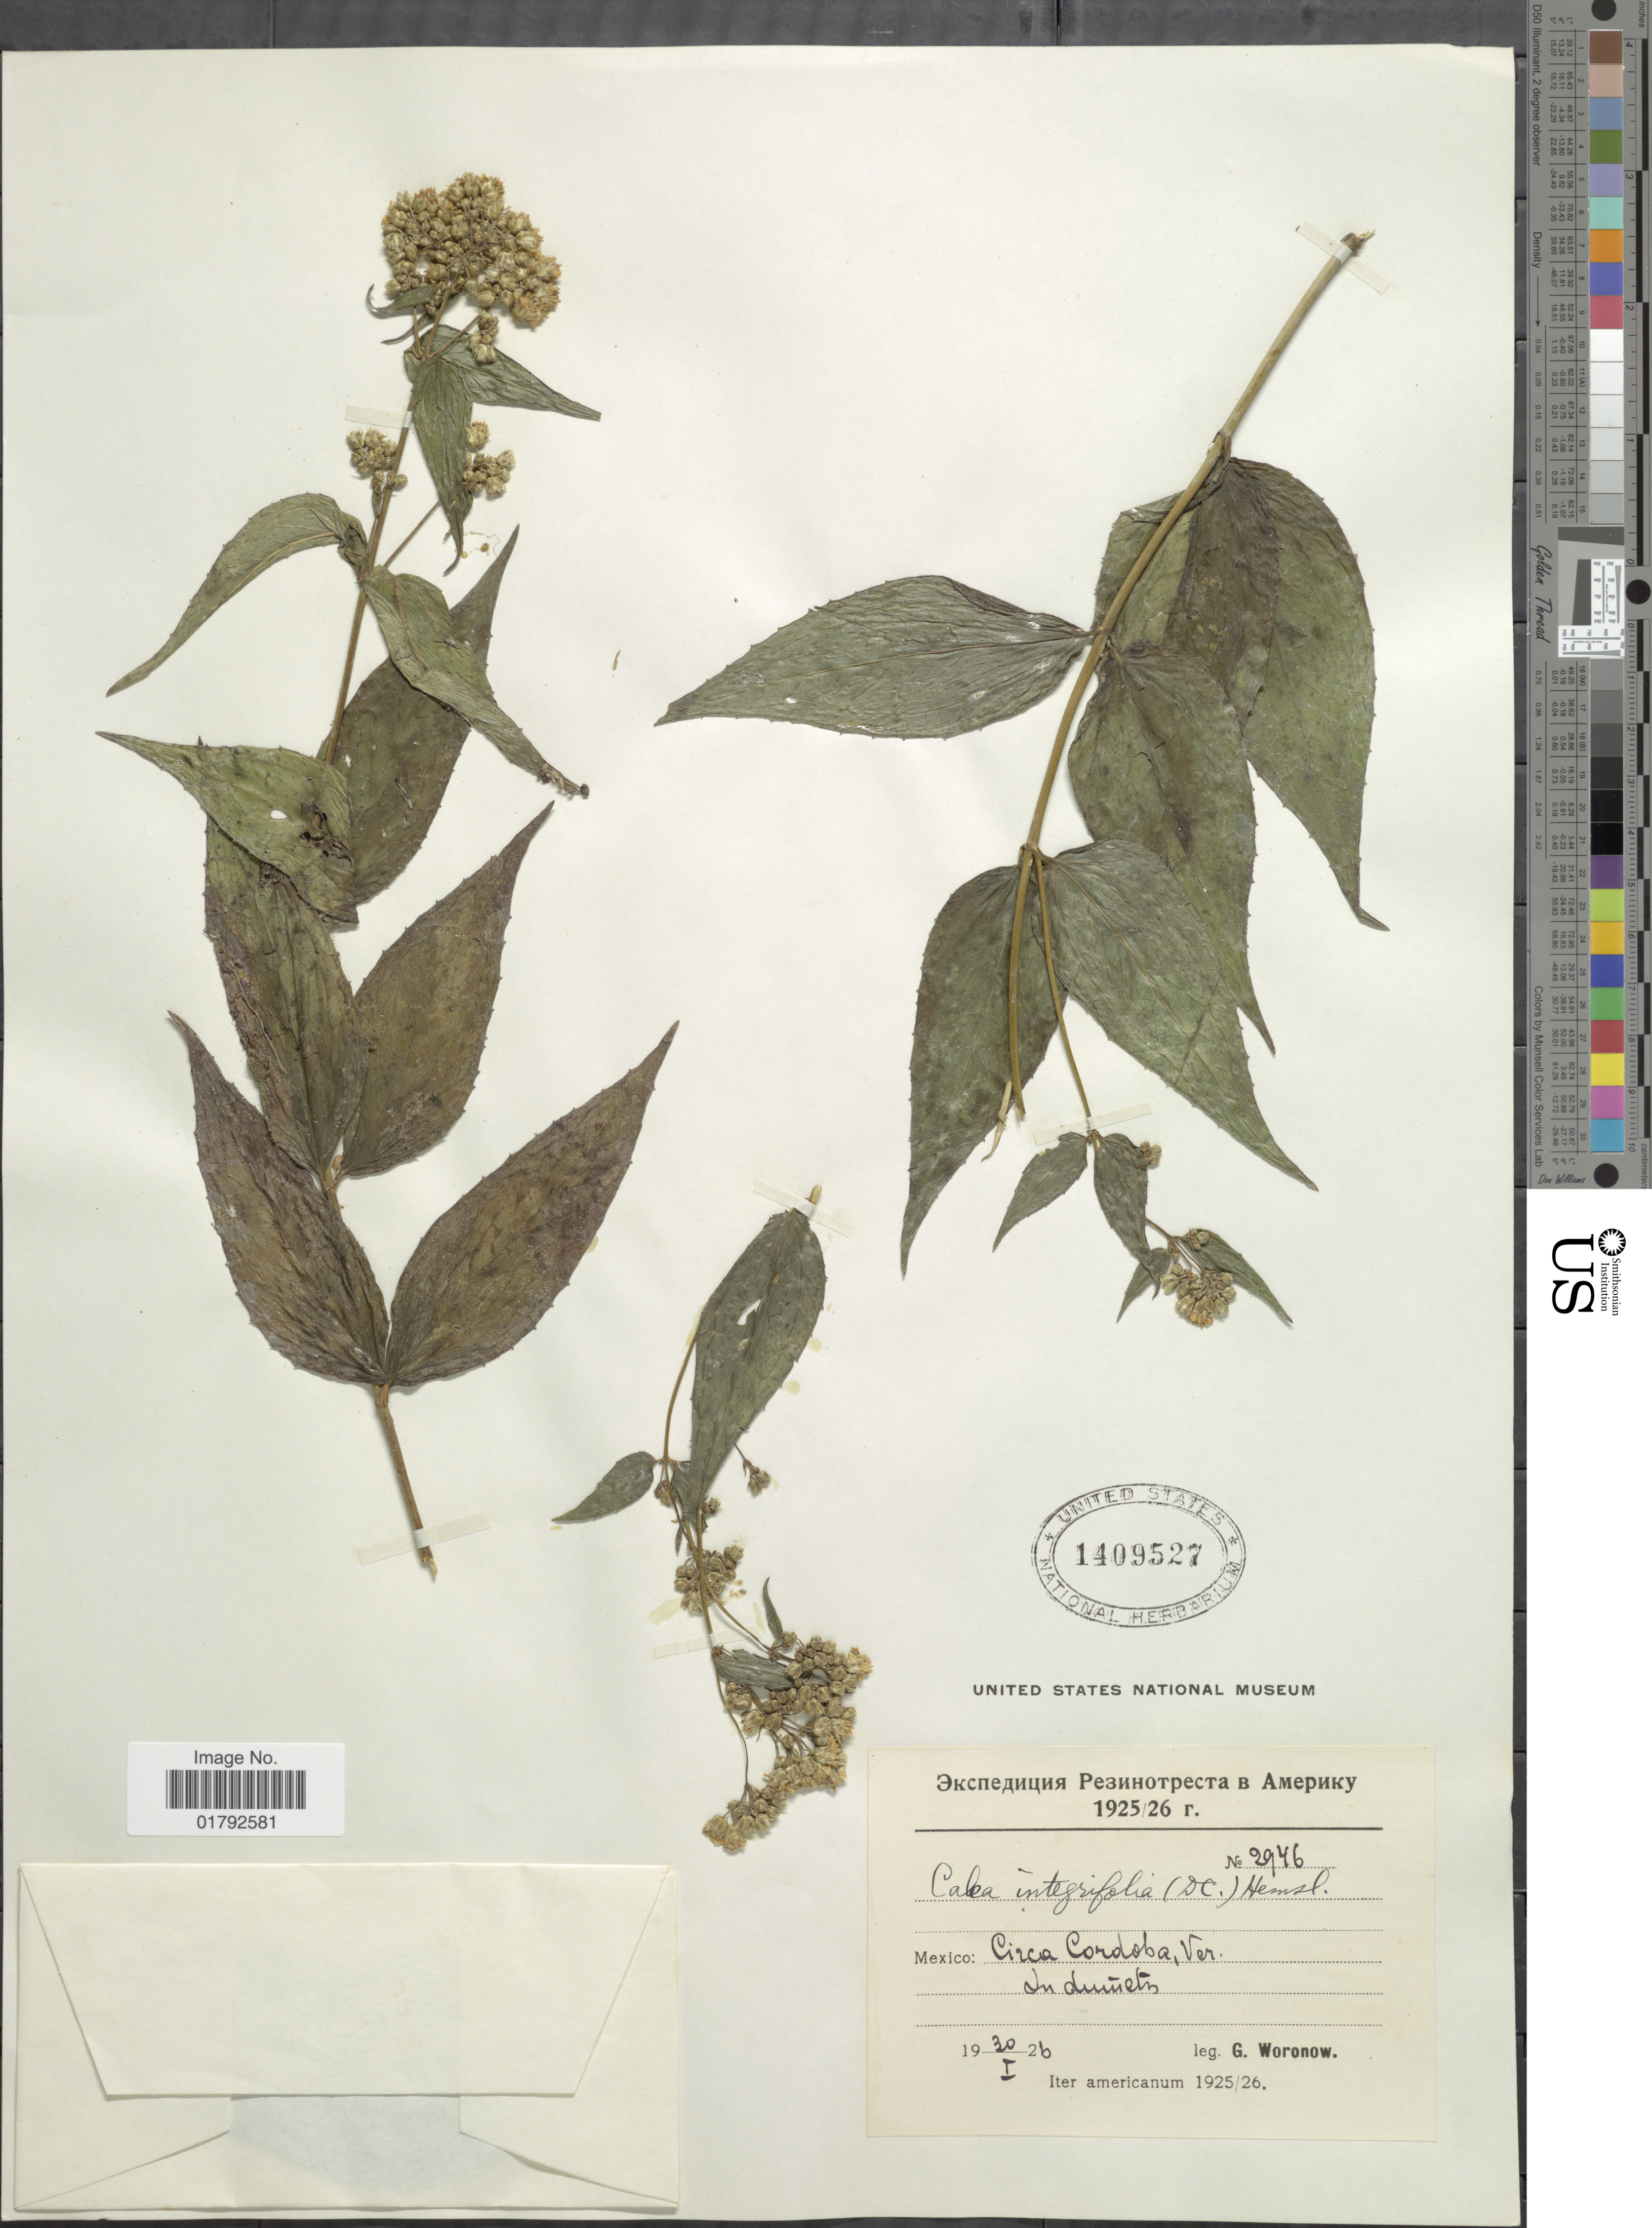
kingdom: Plantae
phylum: Tracheophyta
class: Magnoliopsida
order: Asterales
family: Asteraceae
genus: Alloispermum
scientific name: Alloispermum integrifolium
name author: (DC.) H. Rob.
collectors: G. Woronow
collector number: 2946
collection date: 1926-01-30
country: Mexico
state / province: Veracruz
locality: Circa Cordoba, in dumetis.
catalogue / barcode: US 1409527